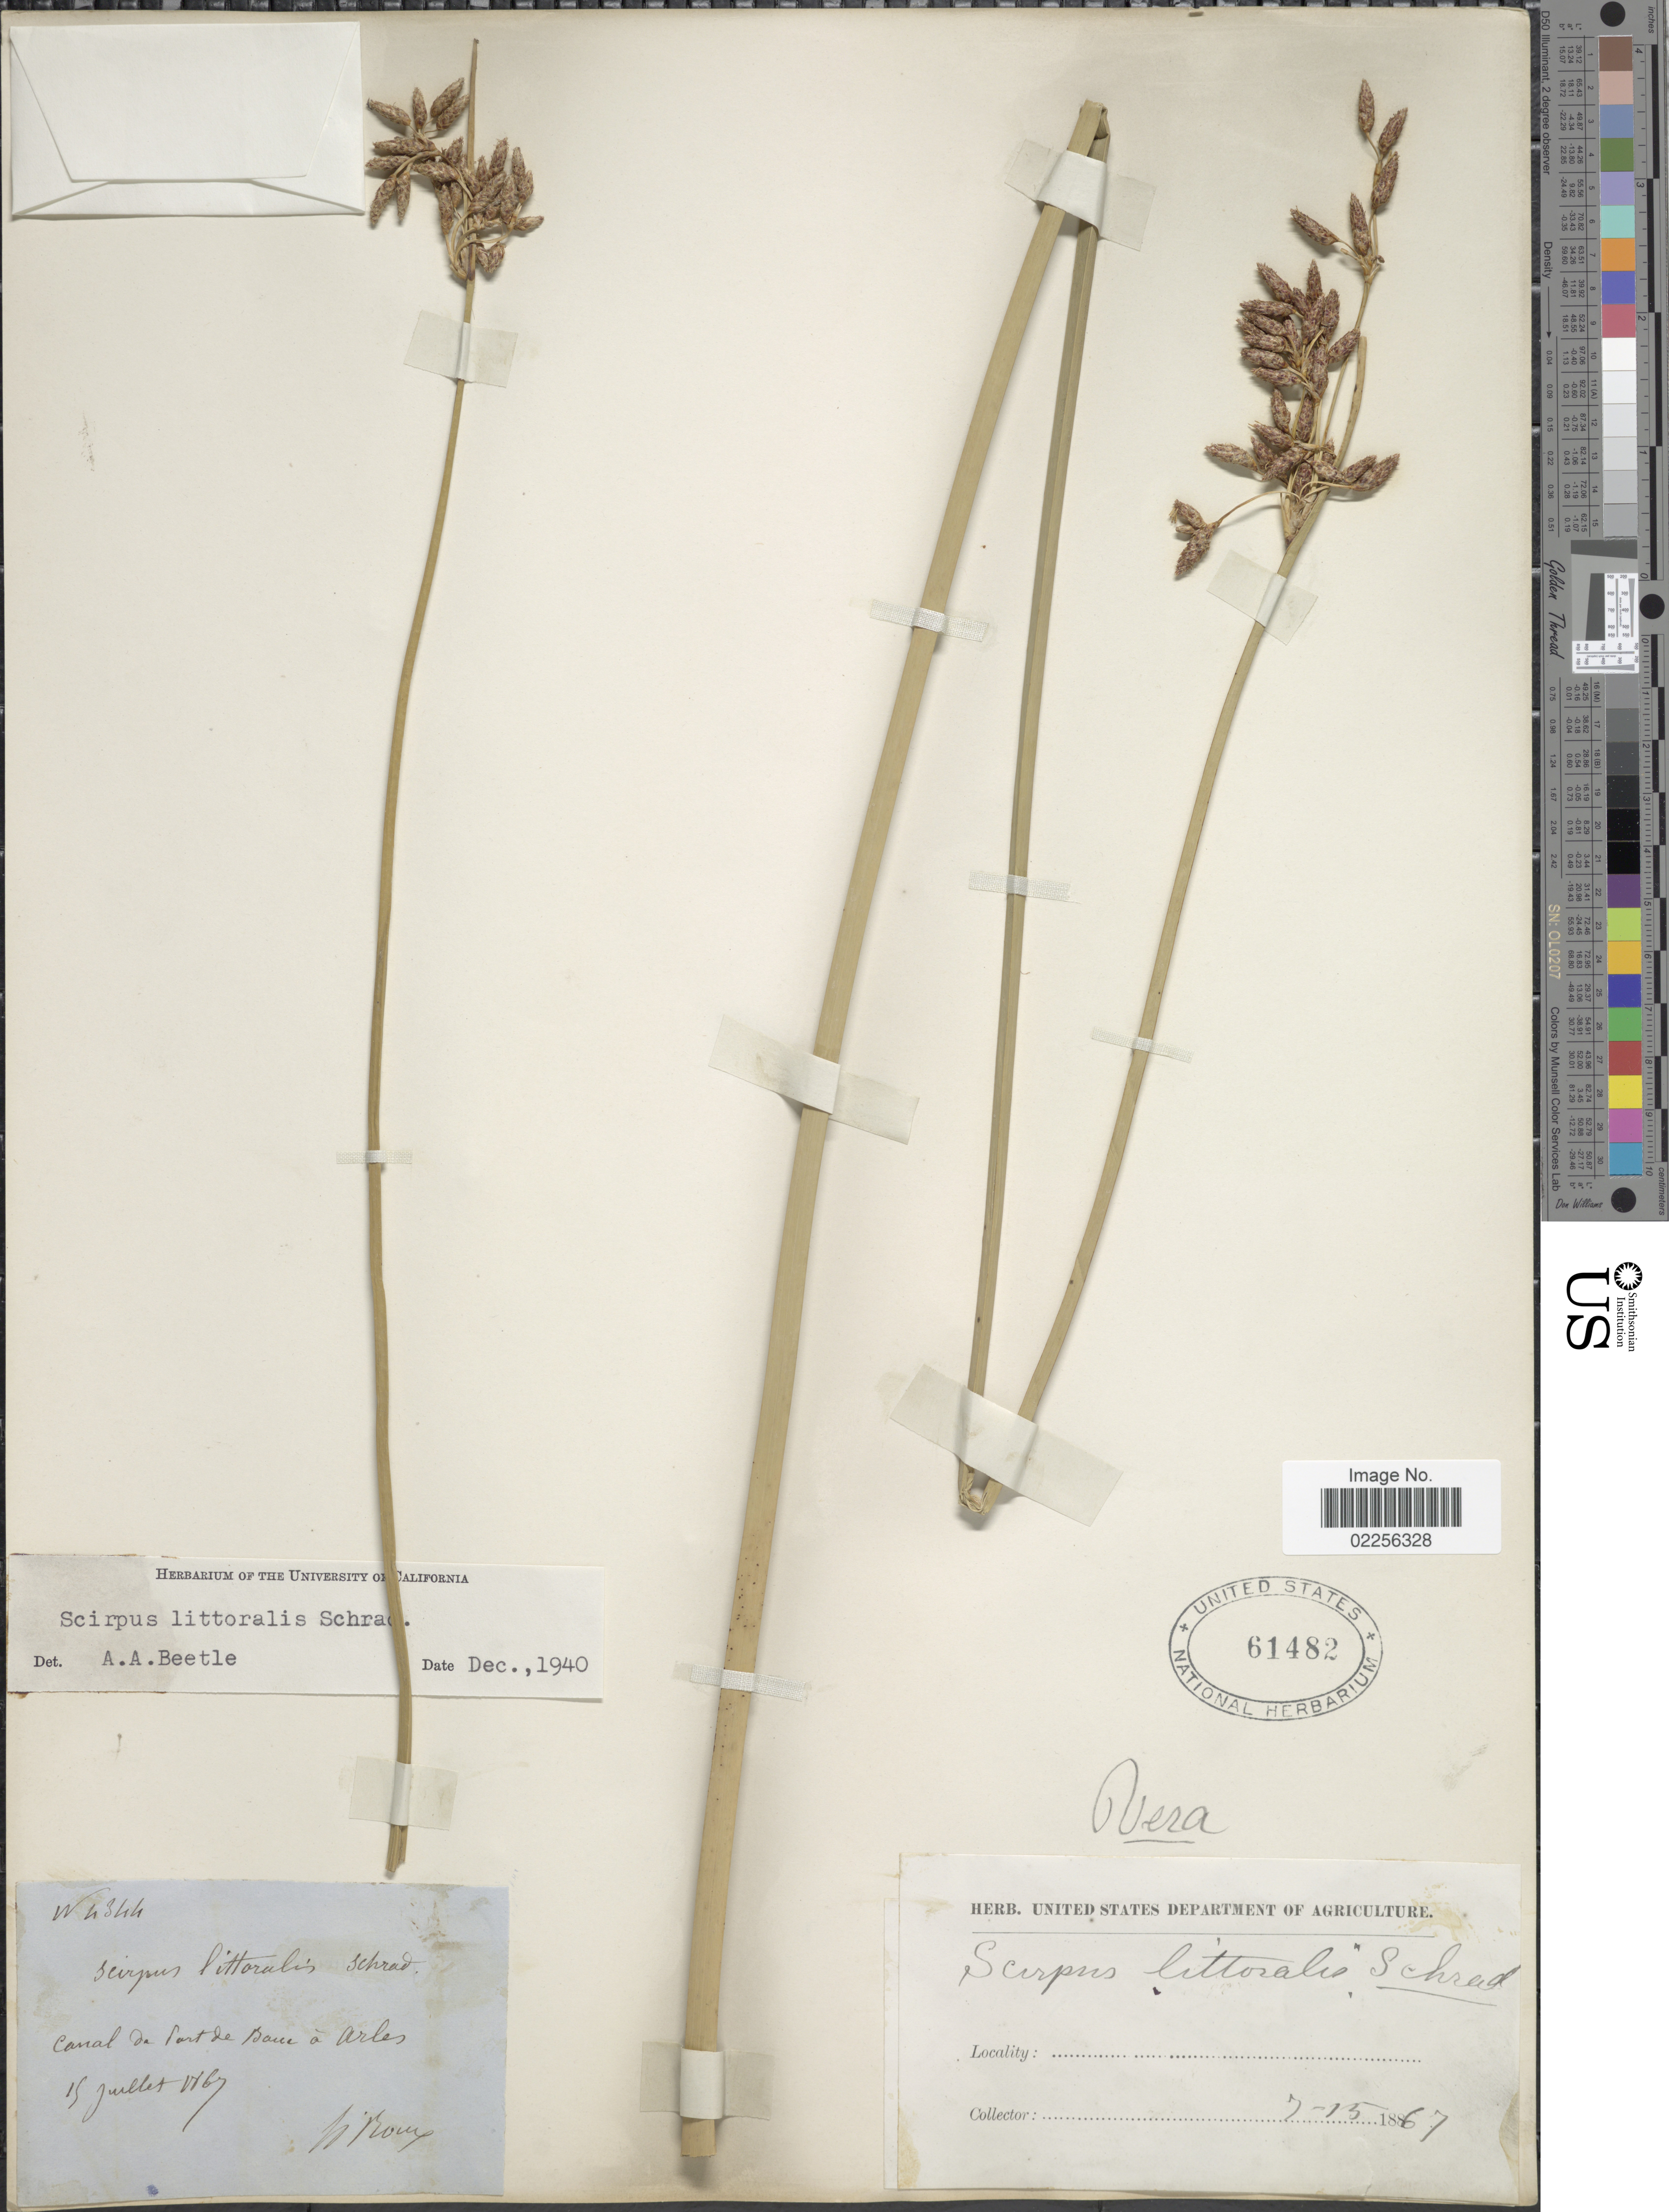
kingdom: Plantae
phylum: Tracheophyta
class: Liliopsida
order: Poales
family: Cyperaceae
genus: Schoenoplectus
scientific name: Schoenoplectus litoralis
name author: (Schrad.) Palla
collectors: N. Roux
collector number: W 4344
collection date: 1867-07-19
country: France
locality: Canal de Port de Bouc a Arles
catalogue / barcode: US 61482